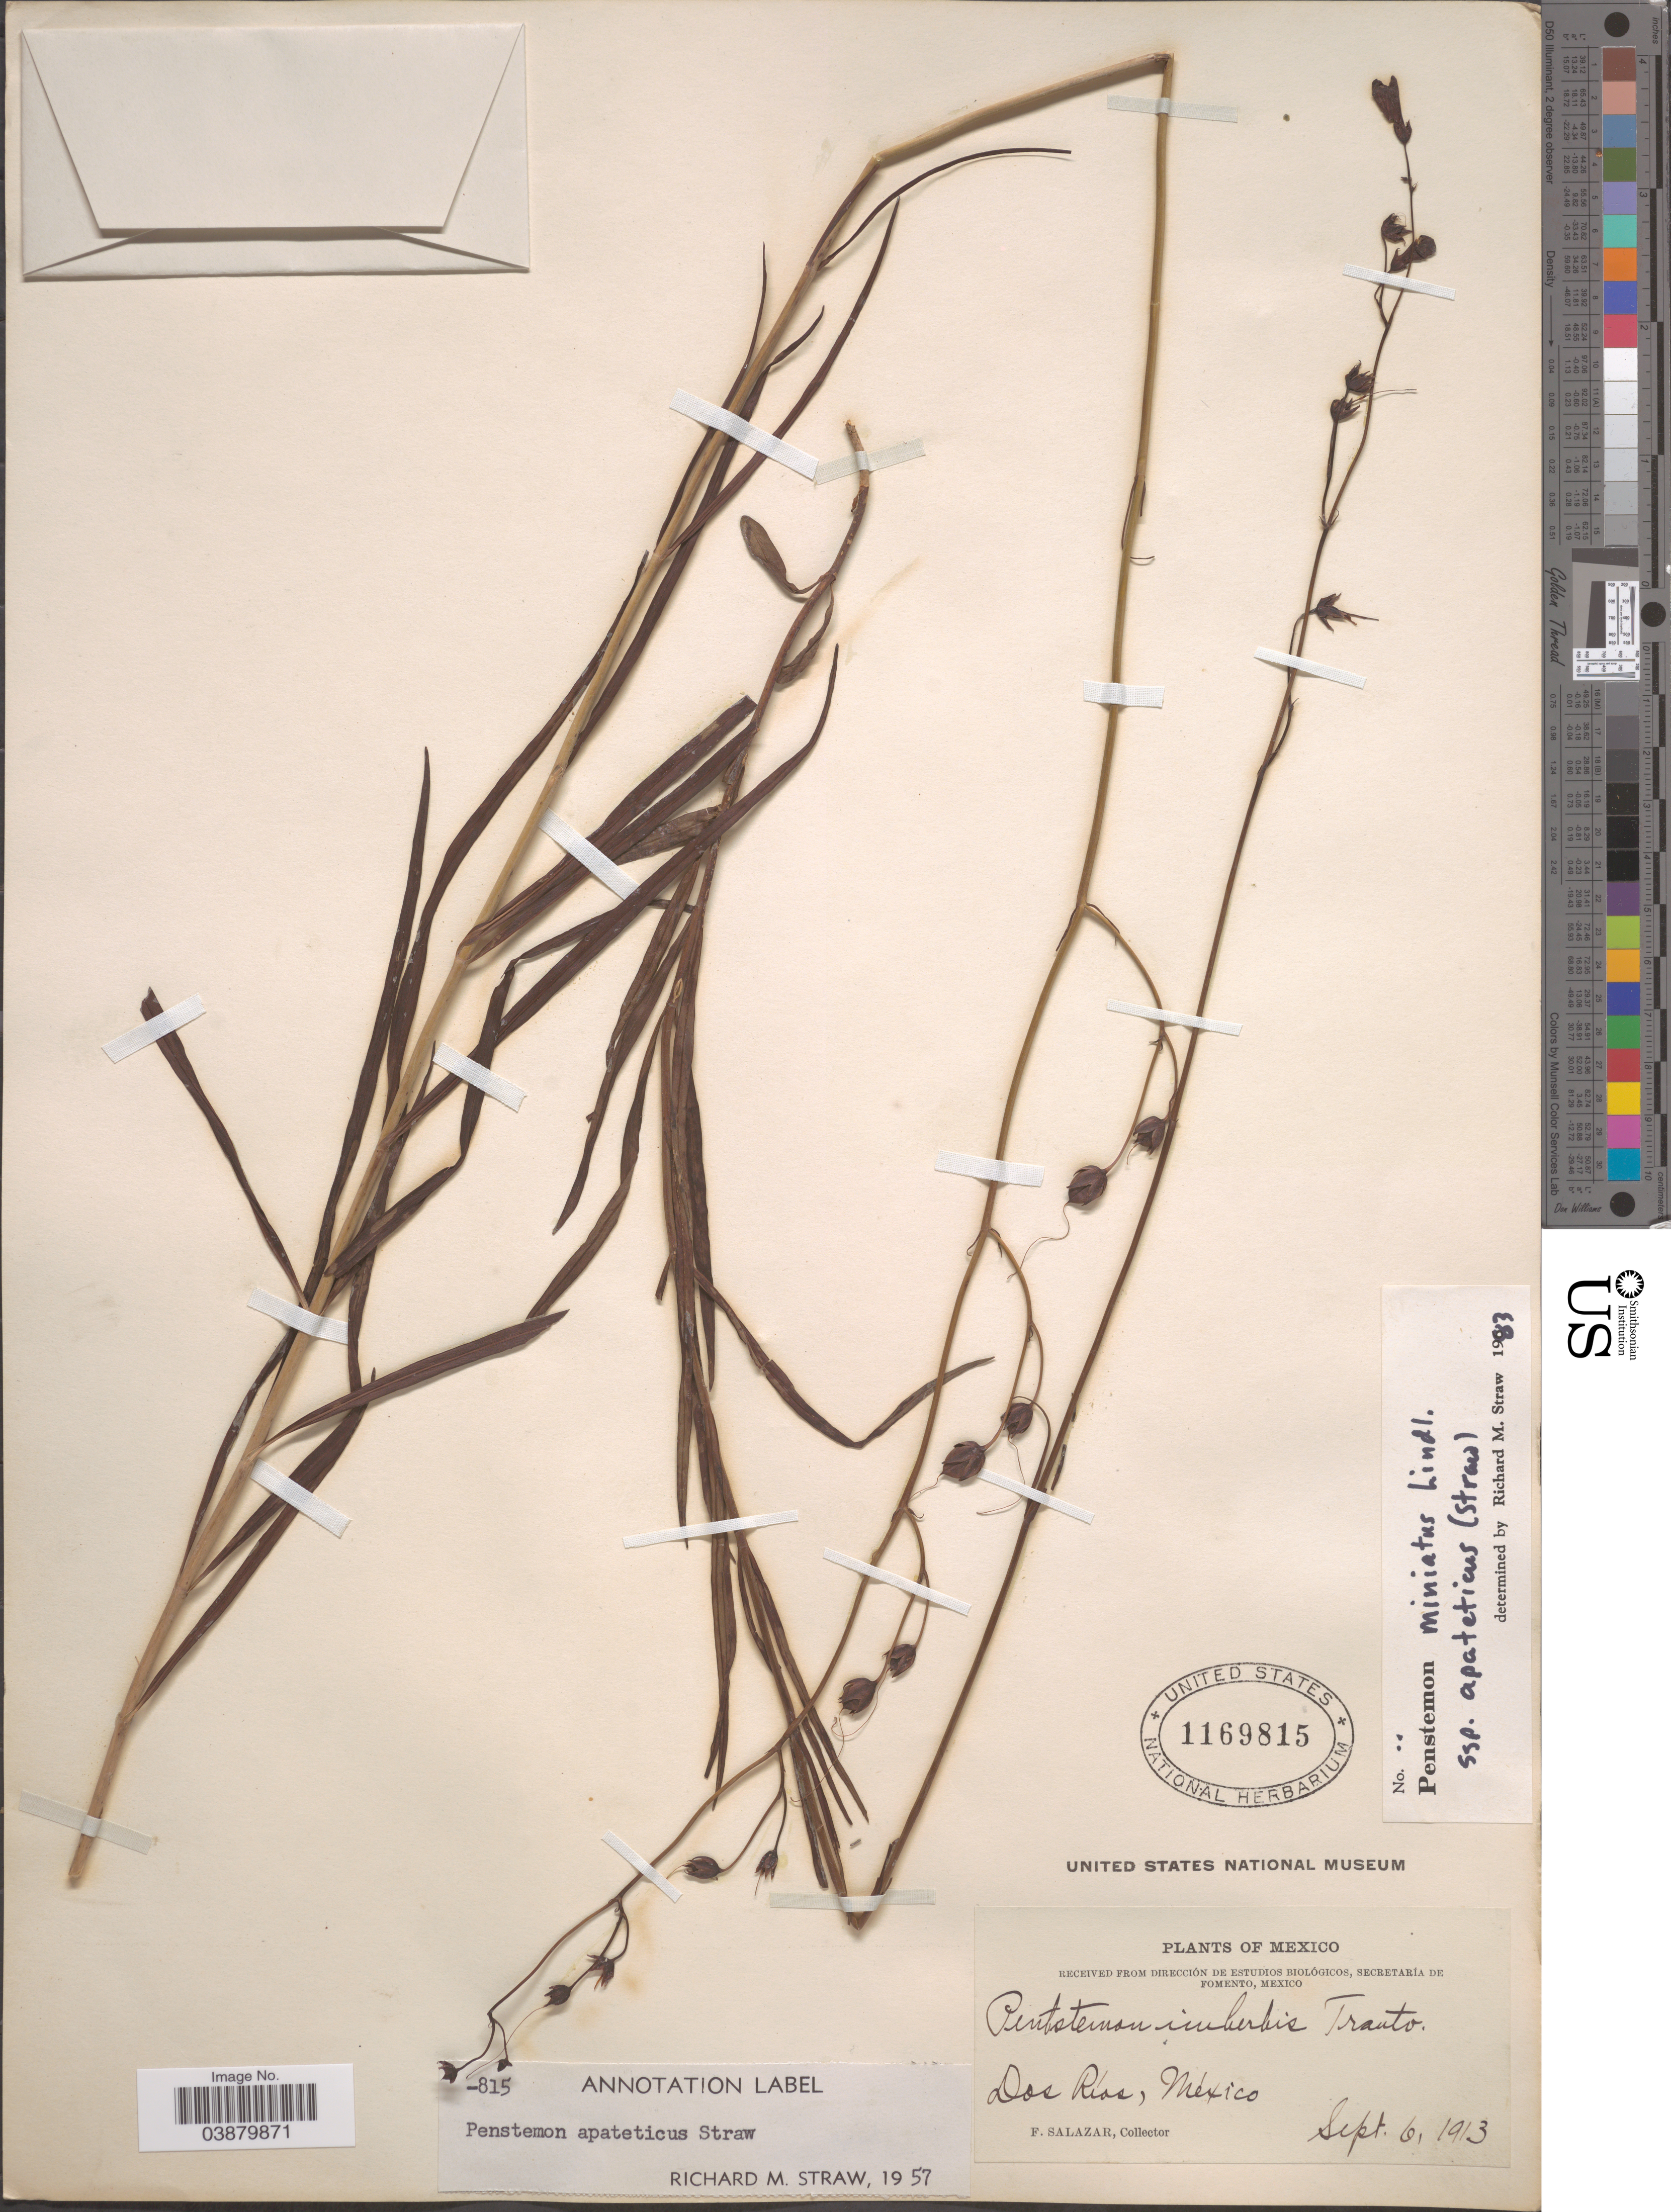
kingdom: Plantae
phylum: Tracheophyta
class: Magnoliopsida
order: Lamiales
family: Plantaginaceae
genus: Penstemon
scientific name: Penstemon miniatus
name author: Lindl.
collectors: F. Salazar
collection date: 1913-09-06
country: Mexico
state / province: México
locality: Dos Ríos.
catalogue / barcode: US 1169815